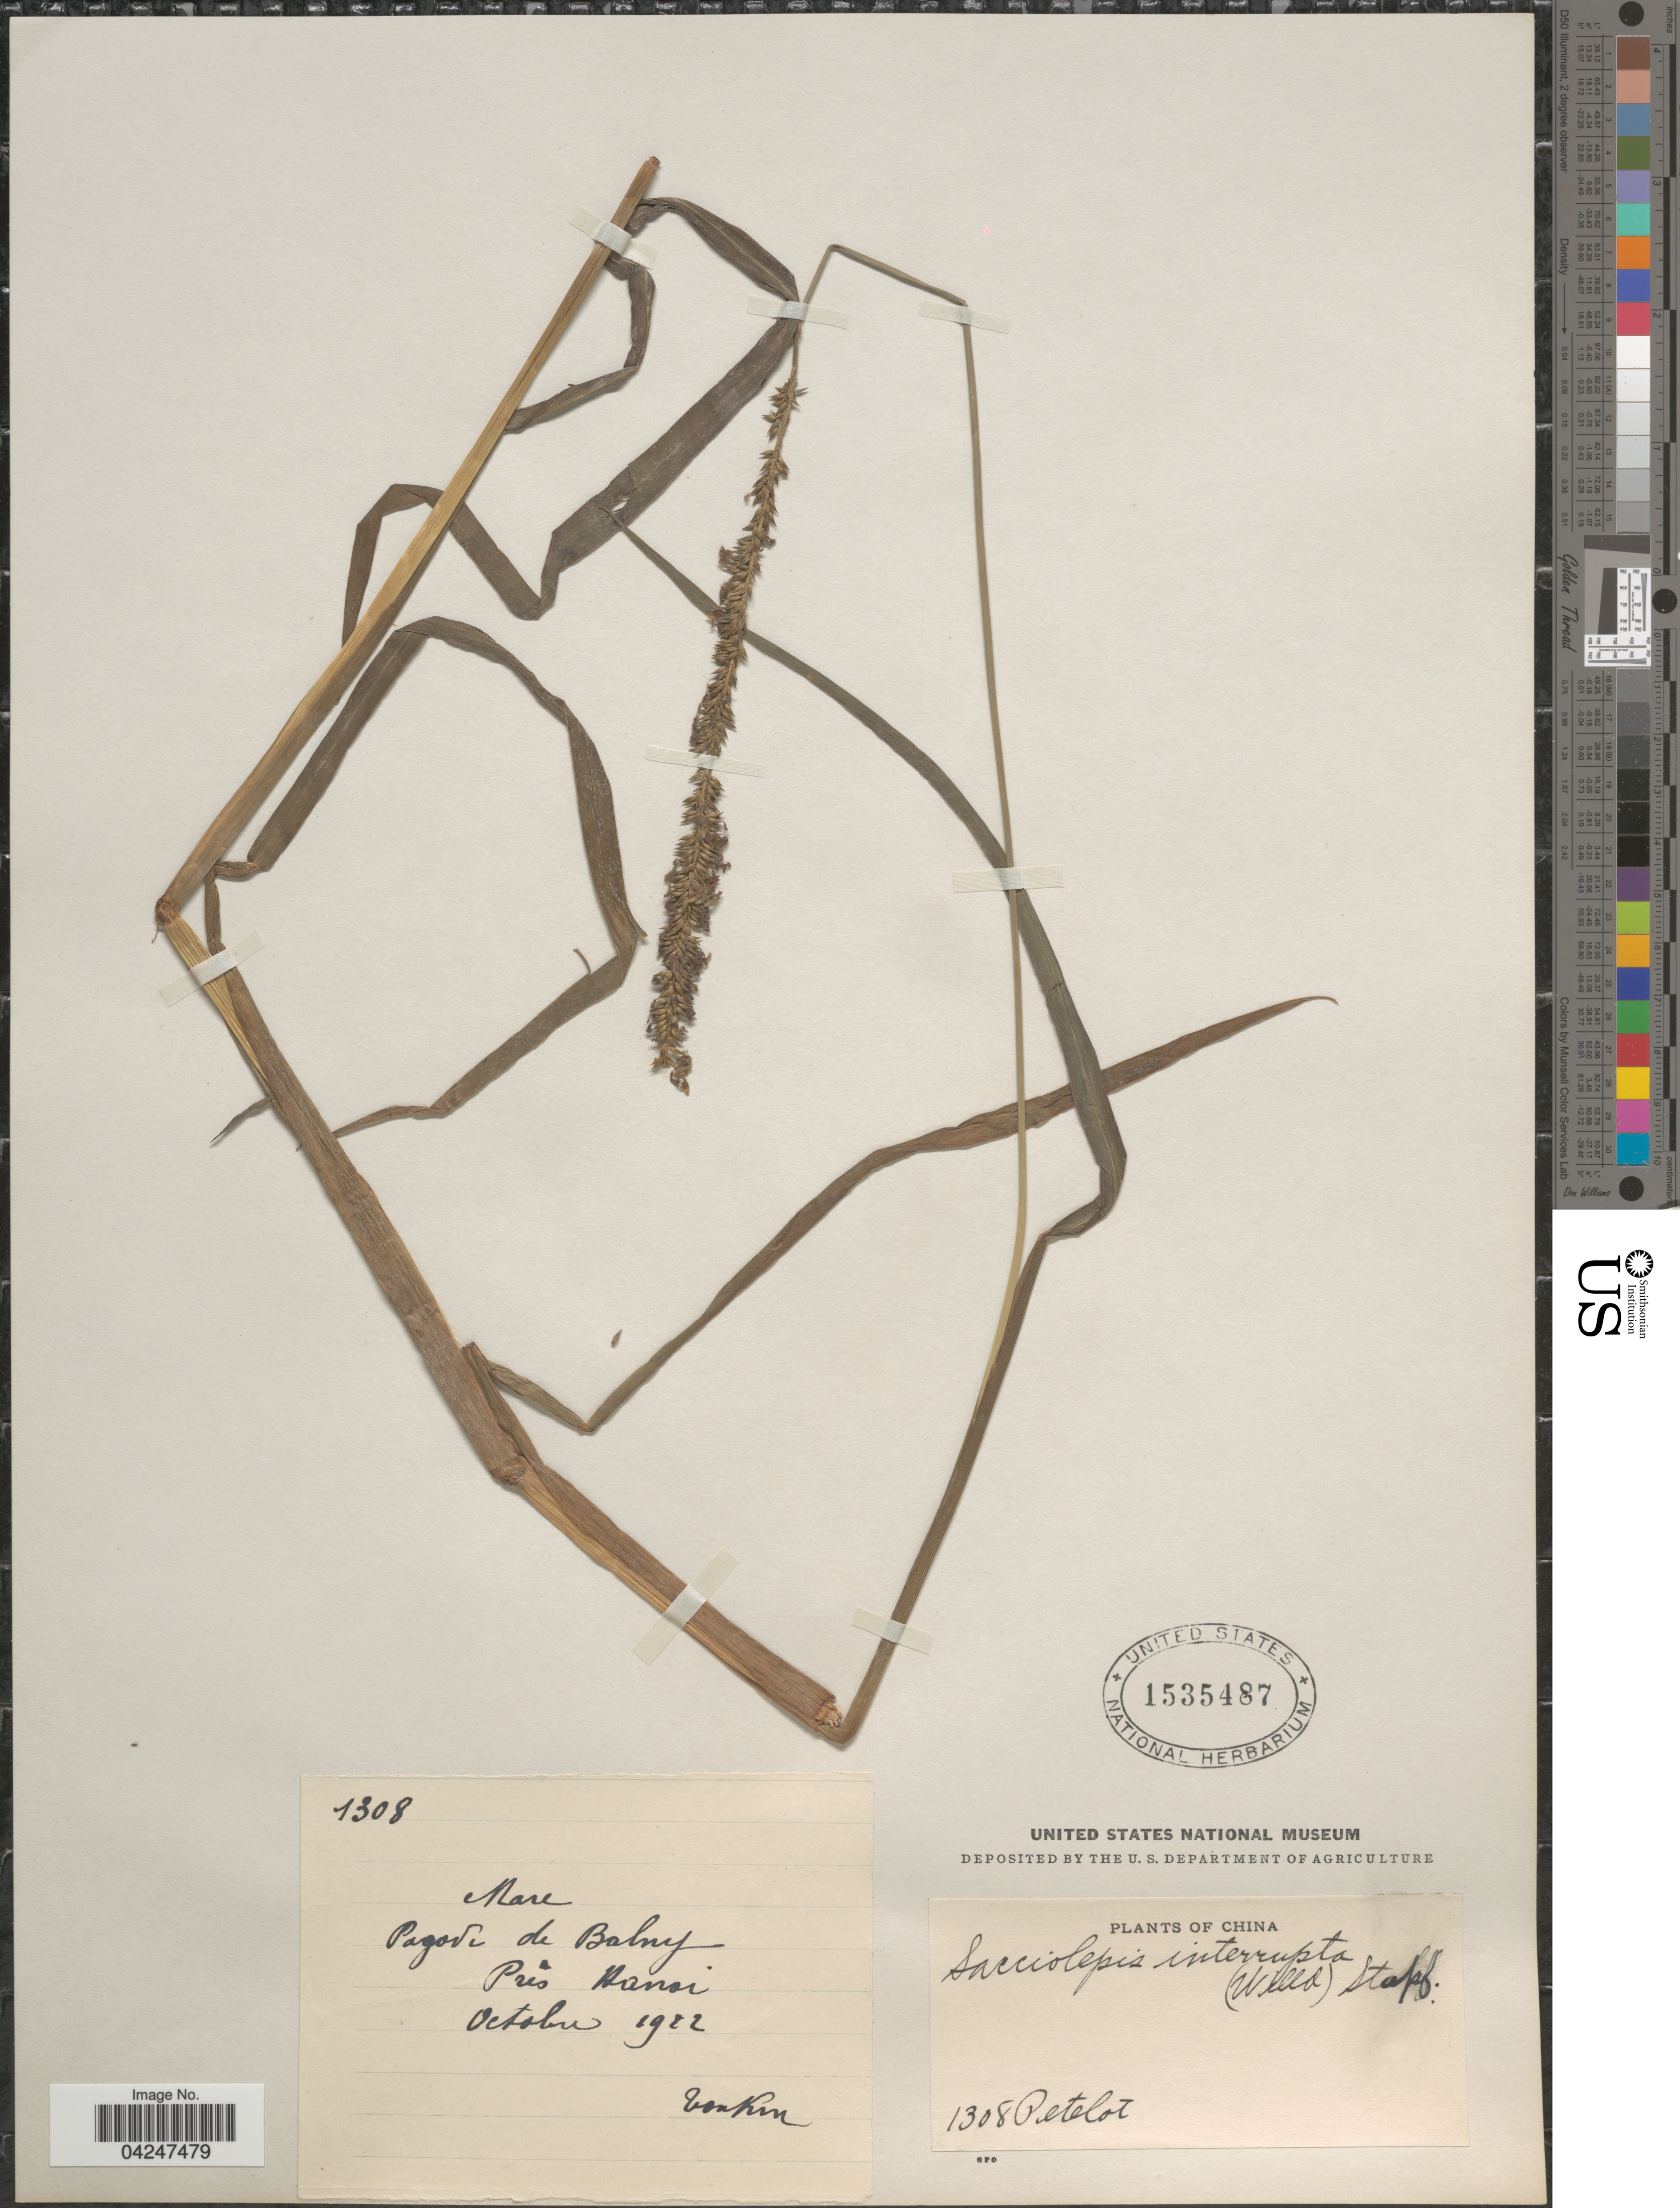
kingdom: Plantae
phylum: Tracheophyta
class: Liliopsida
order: Poales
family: Poaceae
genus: Sacciolepis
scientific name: Sacciolepis interrupta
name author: (Willd.) Stapf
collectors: Pételot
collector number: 1308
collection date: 1922-10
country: Vietnam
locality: Pagode de Balny. Près Hanoi. Tonkin.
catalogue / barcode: US 1535487